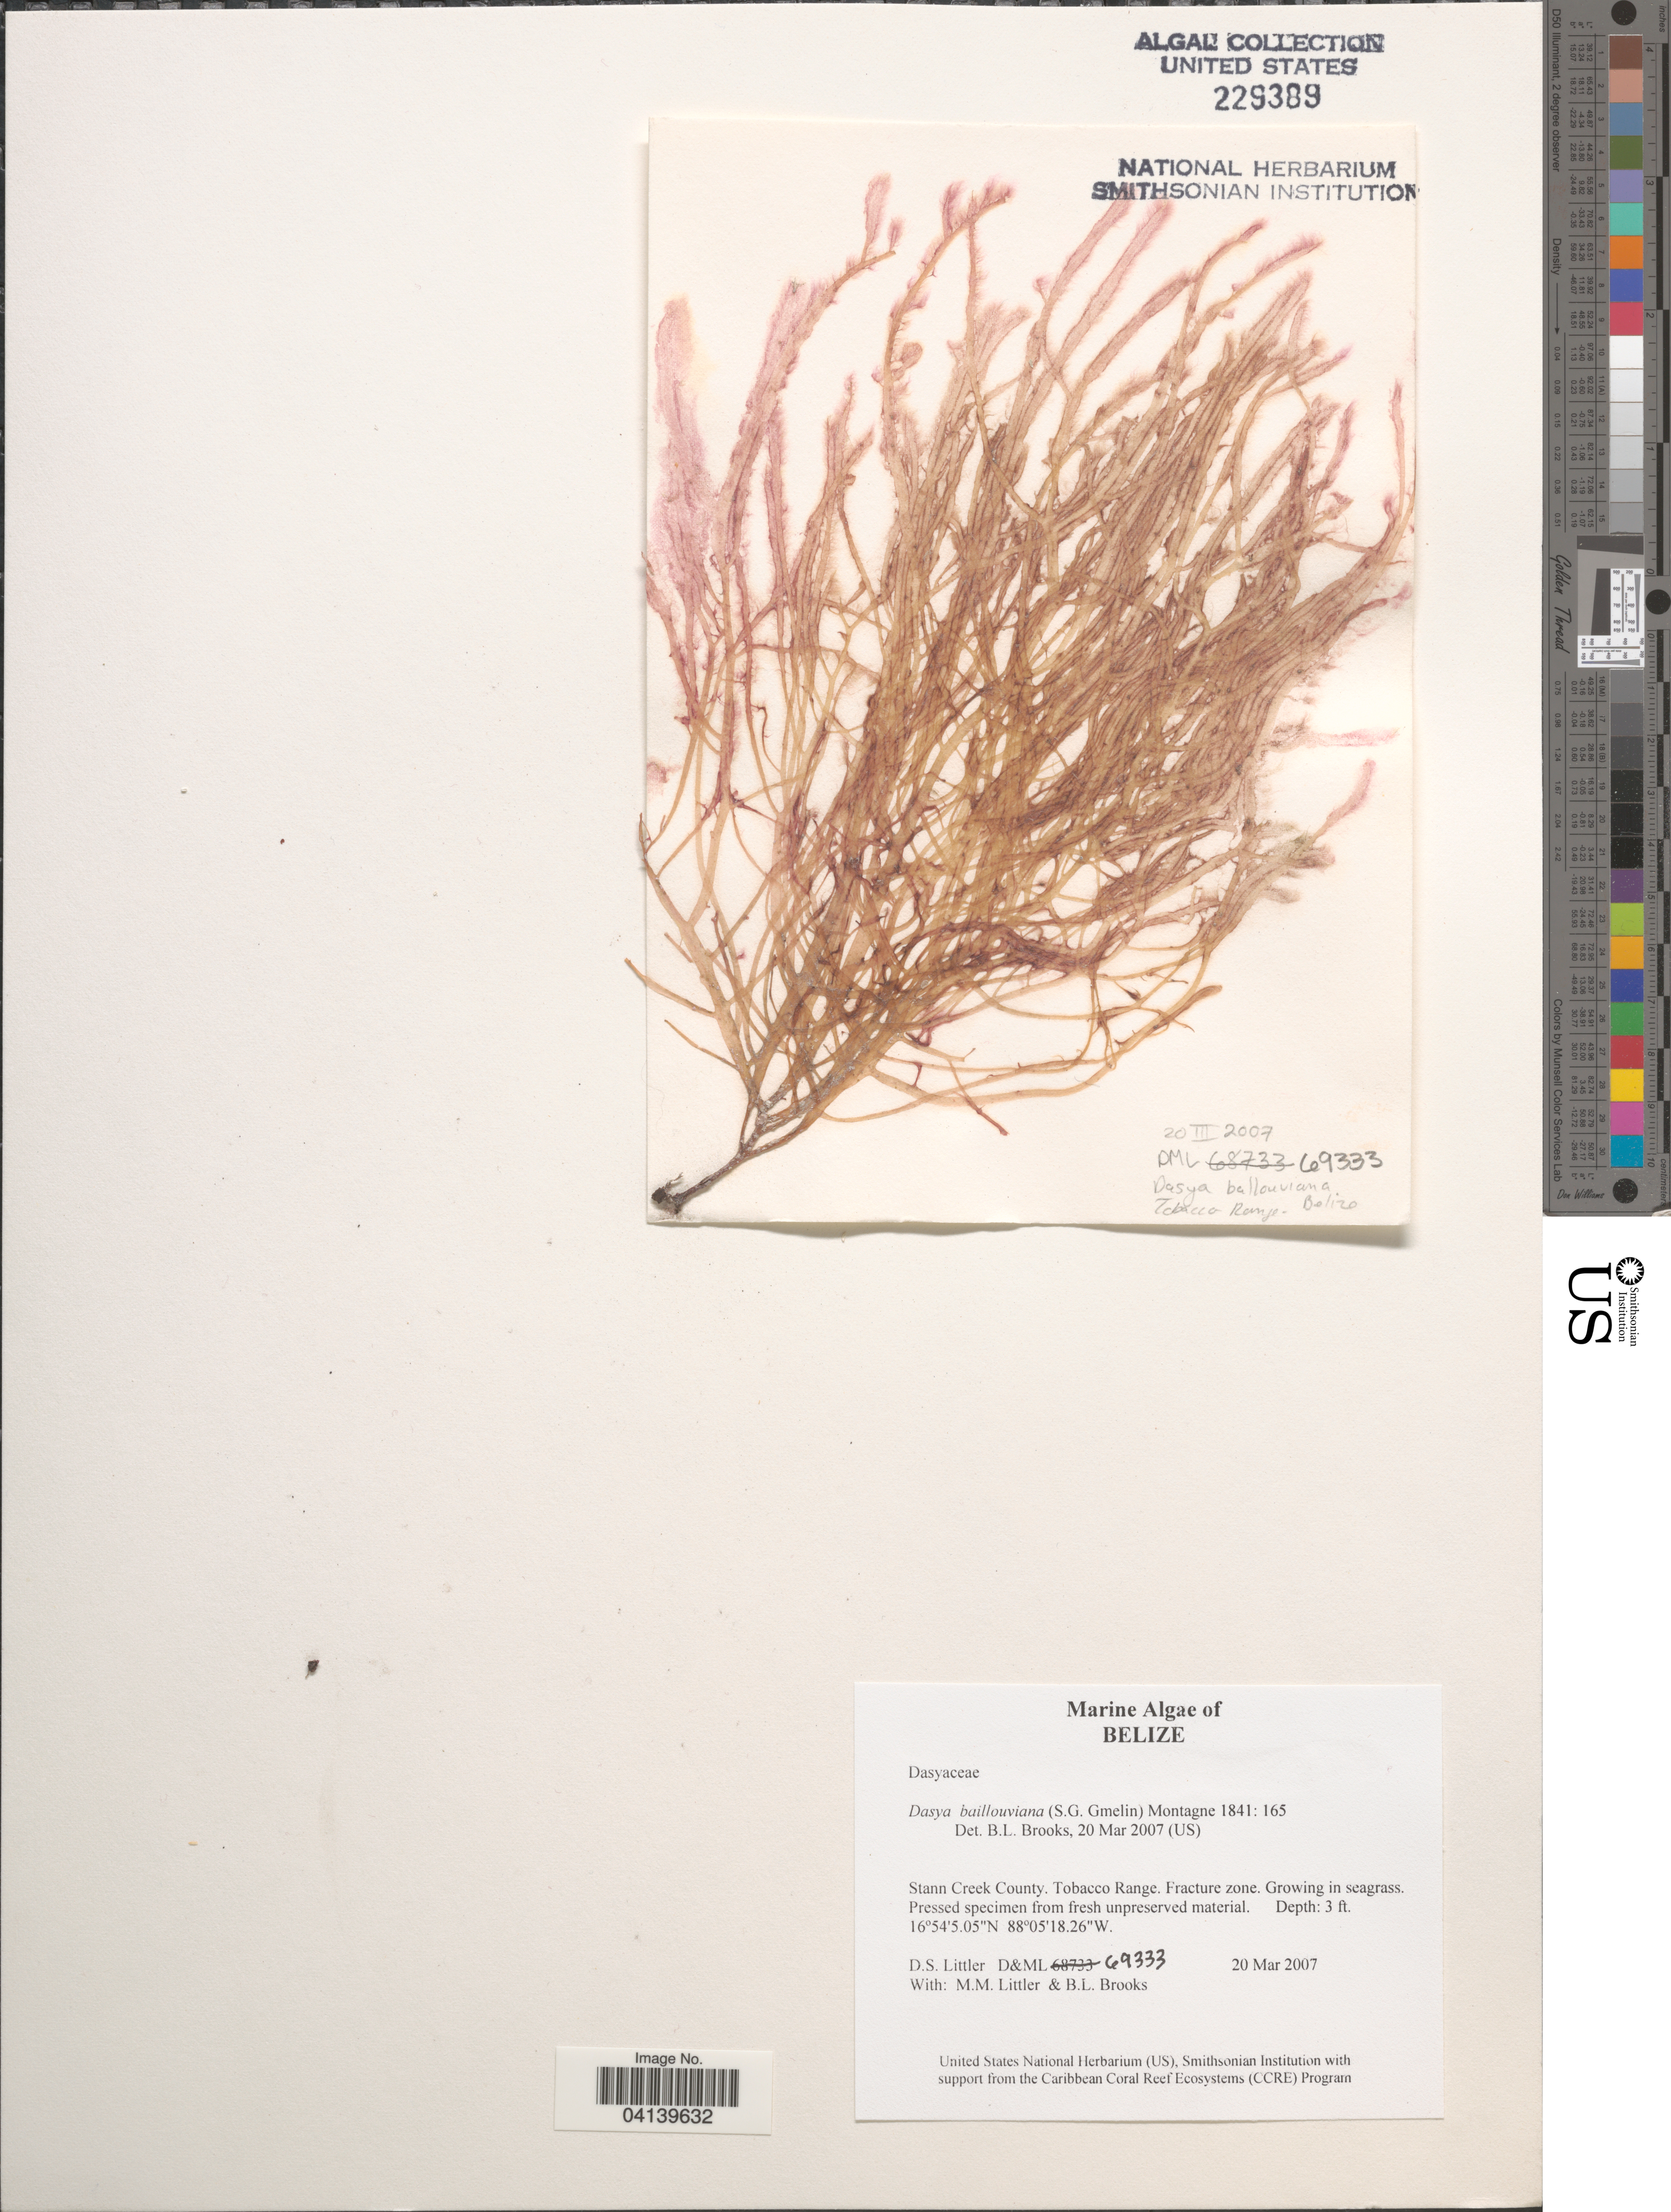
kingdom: Plantae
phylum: Rhodophyta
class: Florideophyceae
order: Ceramiales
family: Dasyaceae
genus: Dasya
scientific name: Dasya pedicellata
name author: (C. Agardh) C. Agardh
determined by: Algae name updating Project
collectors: D. S. Littler & B. Brooks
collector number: D&ML69333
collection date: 2007-03-20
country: Belize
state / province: Stann Creek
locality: Stann Creek County. Tobacco Range. Fracture zone.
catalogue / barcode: US 229389